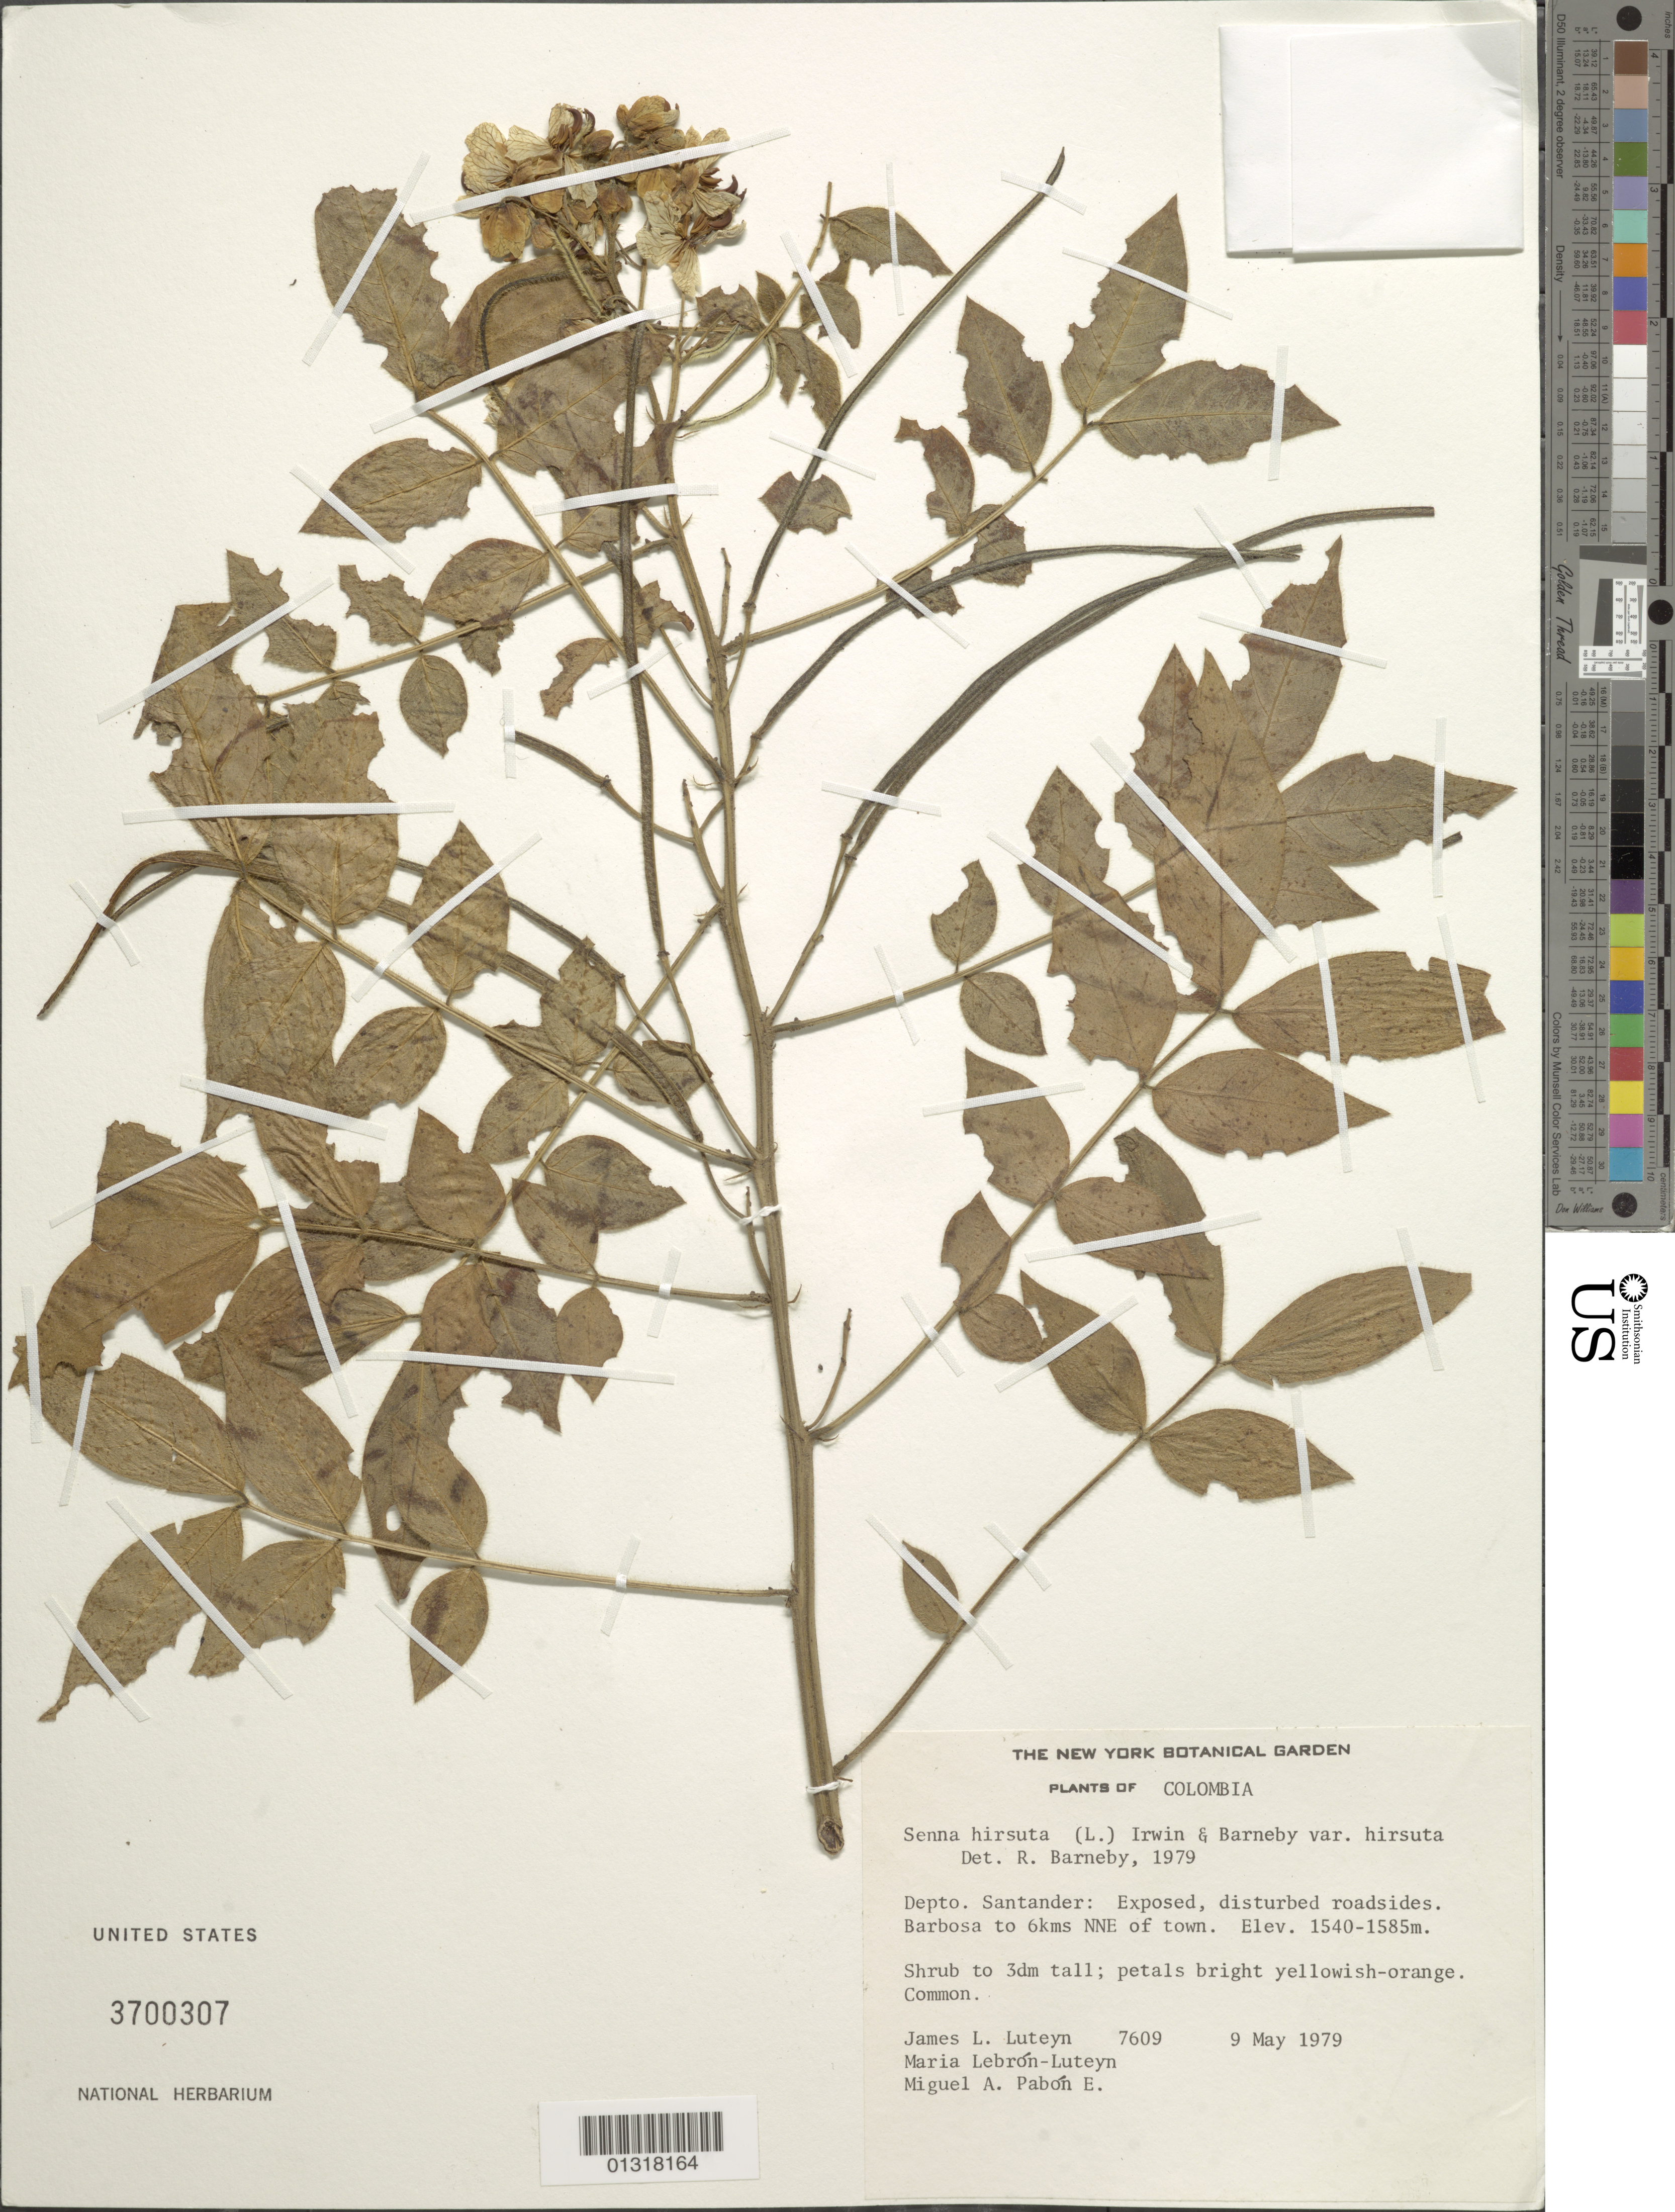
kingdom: Plantae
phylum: Tracheophyta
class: Magnoliopsida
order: Fabales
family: Fabaceae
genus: Senna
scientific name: Senna hirsuta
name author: (L.) H.S. Irwin & Barneby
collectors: J. L. Luteyn, M. L. Lebrón-Luteyn & M. A. Pabon E.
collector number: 7609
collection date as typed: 09 May 1979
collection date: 1979-05-09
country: Colombia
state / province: Santander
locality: Barbosa to 6 km NNE of town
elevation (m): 1540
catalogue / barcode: US 3700307